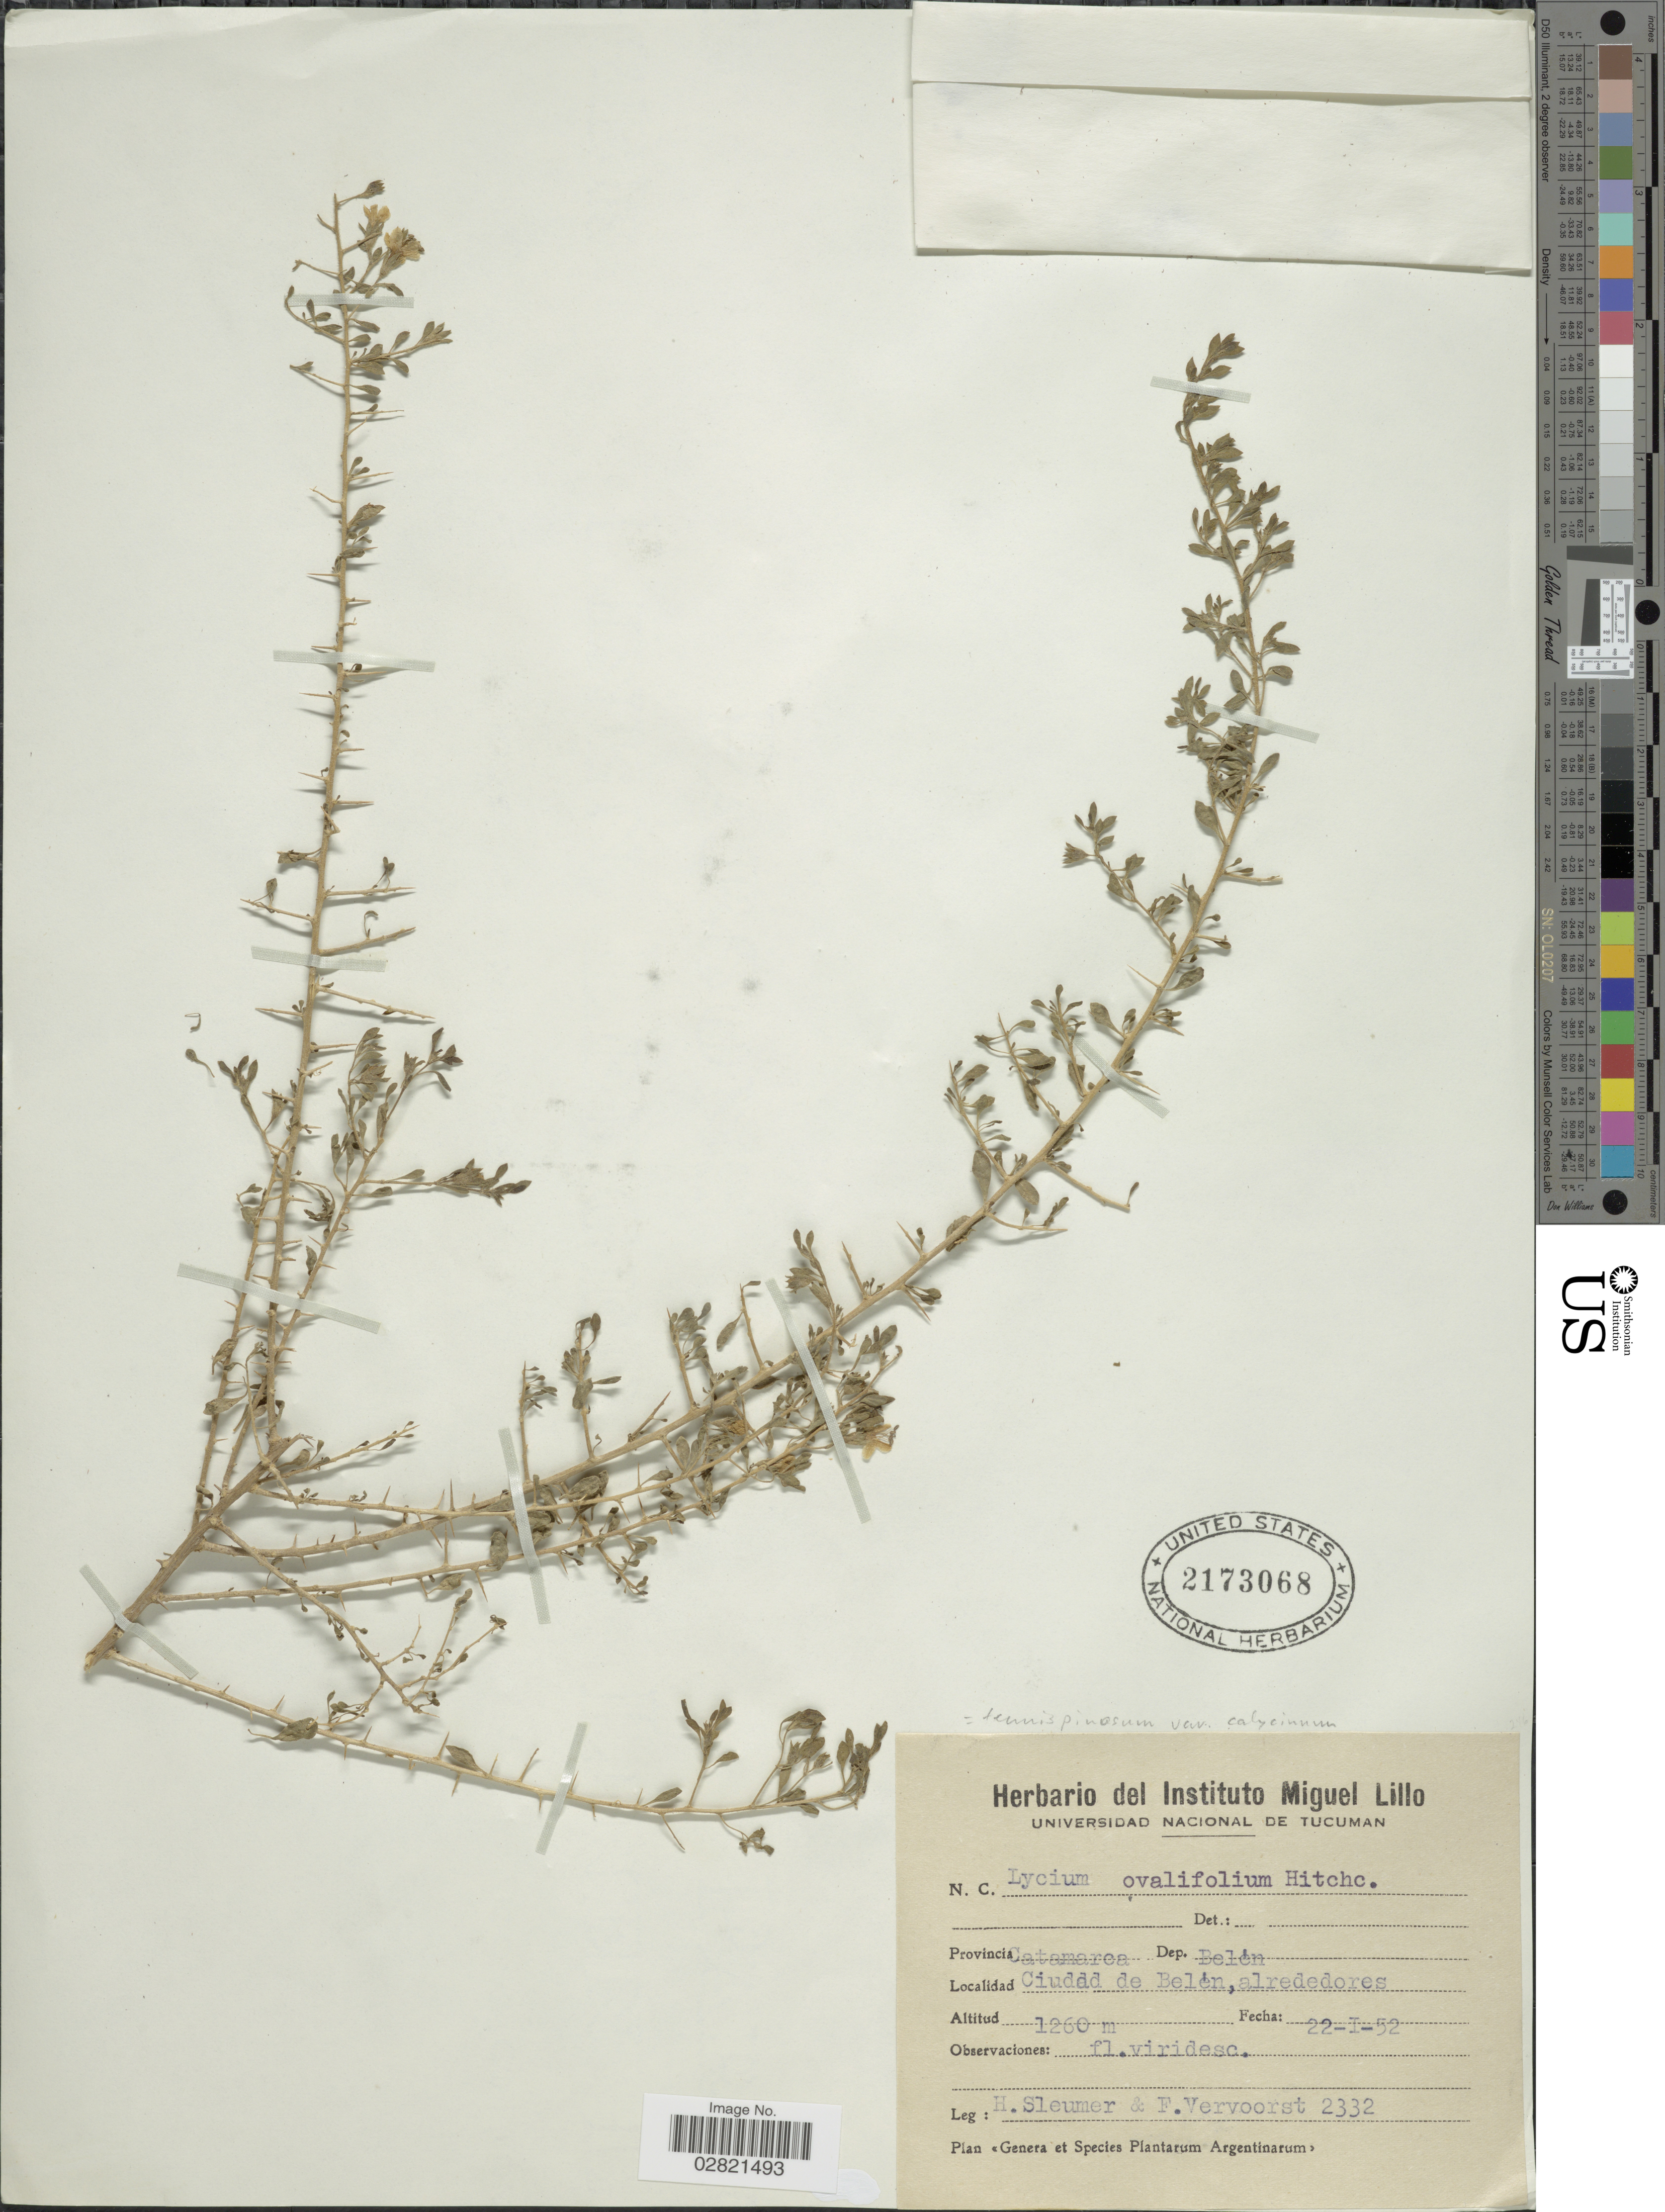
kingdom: Plantae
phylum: Tracheophyta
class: Magnoliopsida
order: Solanales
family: Solanaceae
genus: Lycium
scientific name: Lycium tenuispinosum var. calycinum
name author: Bernardello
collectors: H. O. Sleumer & F. Vervoorst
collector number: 2332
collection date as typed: Transcribed d/m/y: 22/1/52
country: Argentina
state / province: Catamarca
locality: Provincia Catamarca. Dep. Belén. Ciudad de Belén, alrededores.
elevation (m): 1260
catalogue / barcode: US 2173068